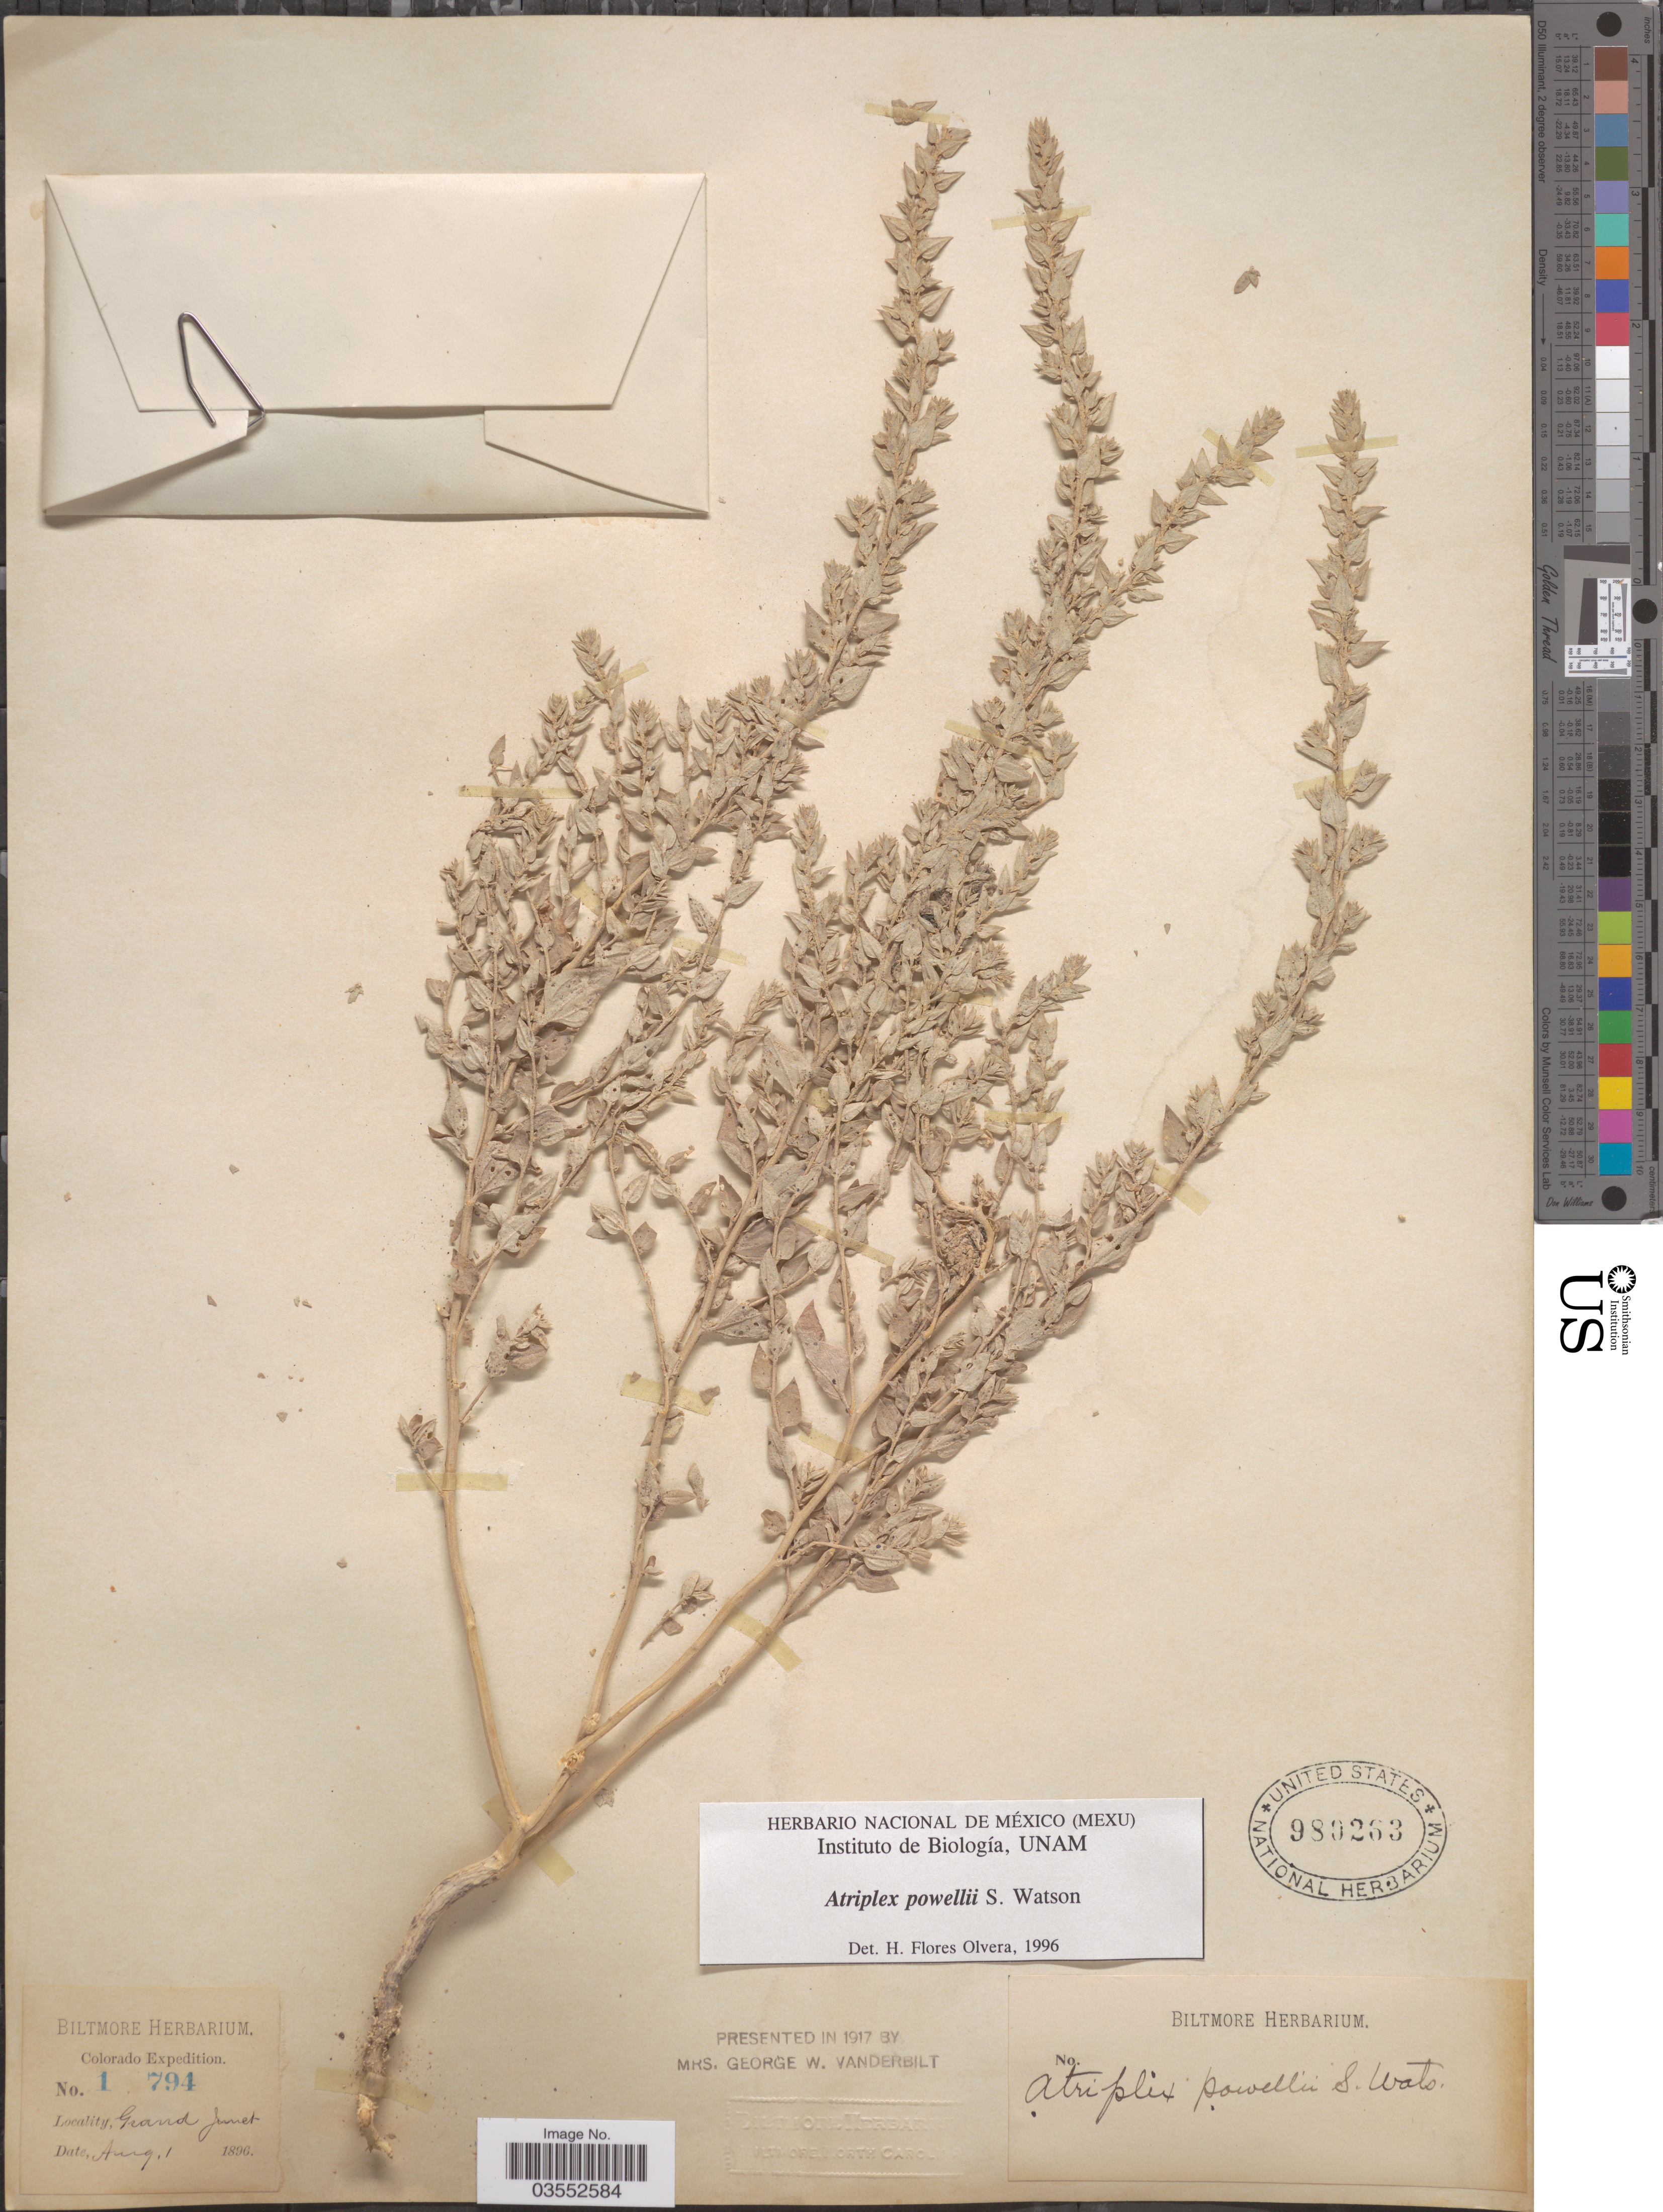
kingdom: Plantae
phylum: Tracheophyta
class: Magnoliopsida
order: Caryophyllales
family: Amaranthaceae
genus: Atriplex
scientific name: Atriplex powellii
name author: S. Watson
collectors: ex herb. Biltmore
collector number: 1794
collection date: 1896-08-01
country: United States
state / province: Colorado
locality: Grand Junct.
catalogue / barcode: US 980263